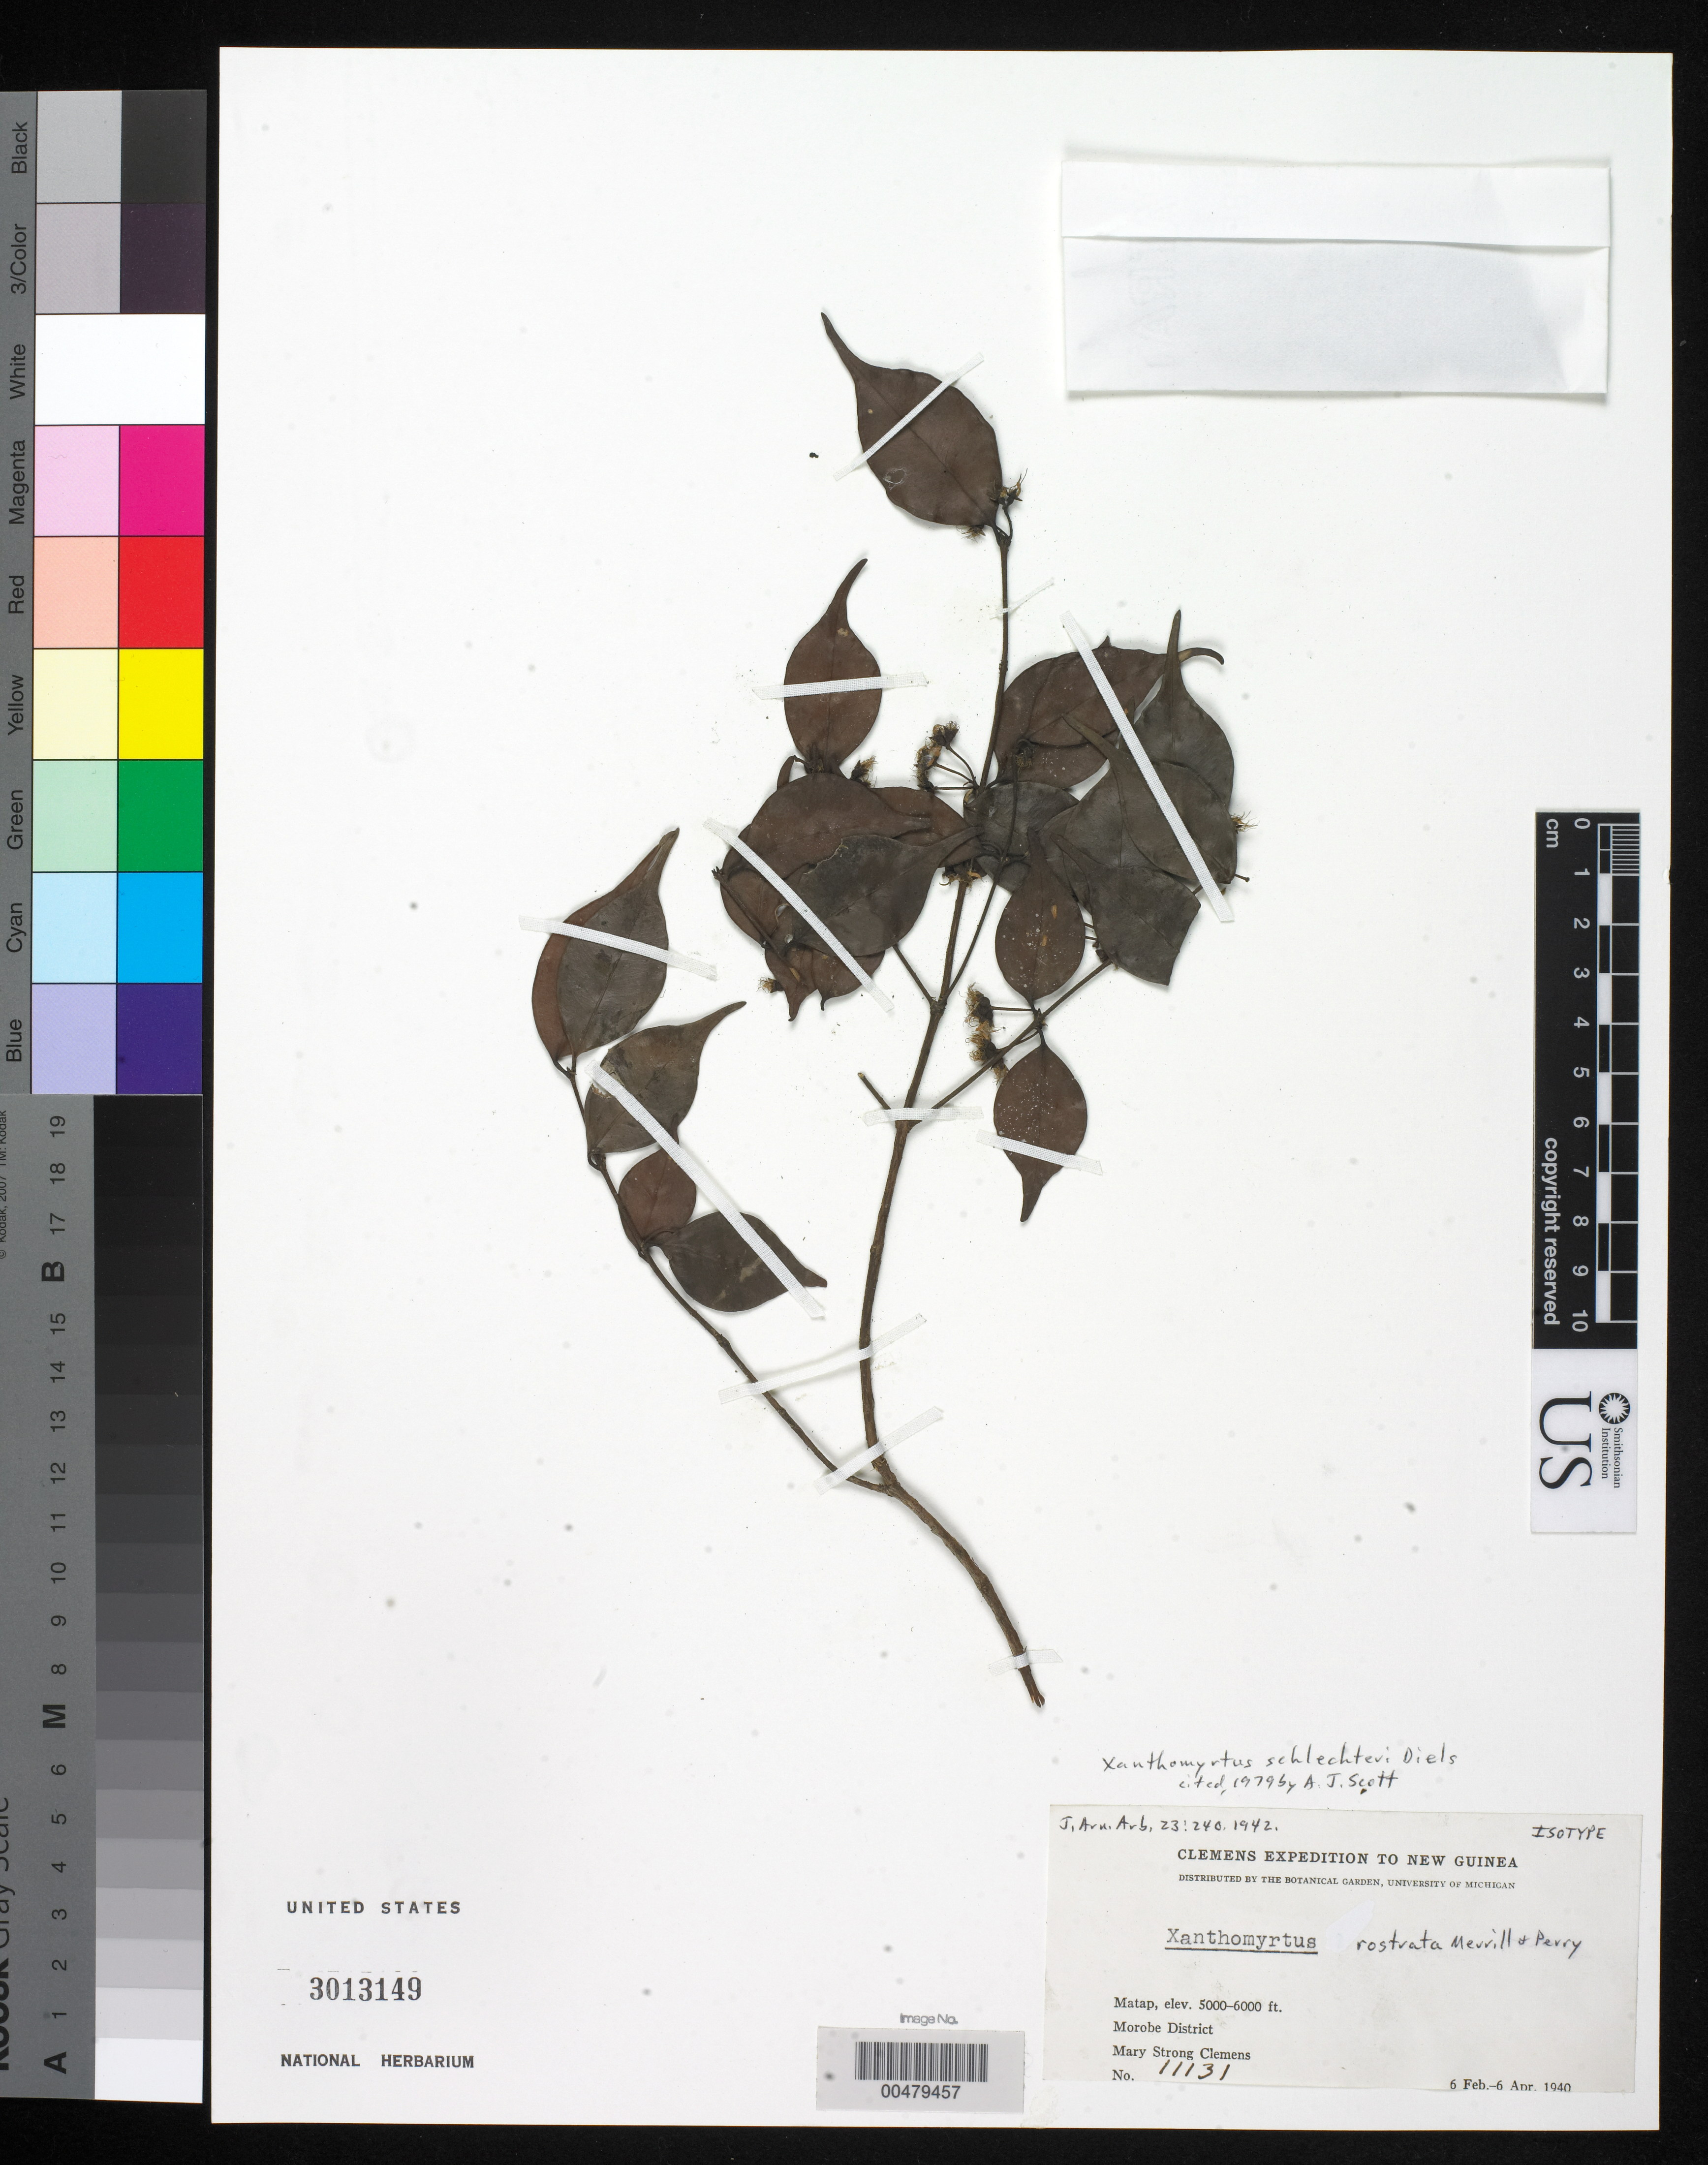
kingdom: Plantae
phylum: Tracheophyta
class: Magnoliopsida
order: Myrtales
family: Myrtaceae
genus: Xanthomyrtus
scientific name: Xanthomyrtus rostrata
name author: Merr. & L.M. Perry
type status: Isotype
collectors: M. S. Clemens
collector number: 11131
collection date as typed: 06 Feb 1940 to 06 Apr 1940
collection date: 1940-02-06/1940-04-06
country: Papua New Guinea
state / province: Morobe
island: New Guinea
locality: Matap.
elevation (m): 1524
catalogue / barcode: US 3013149